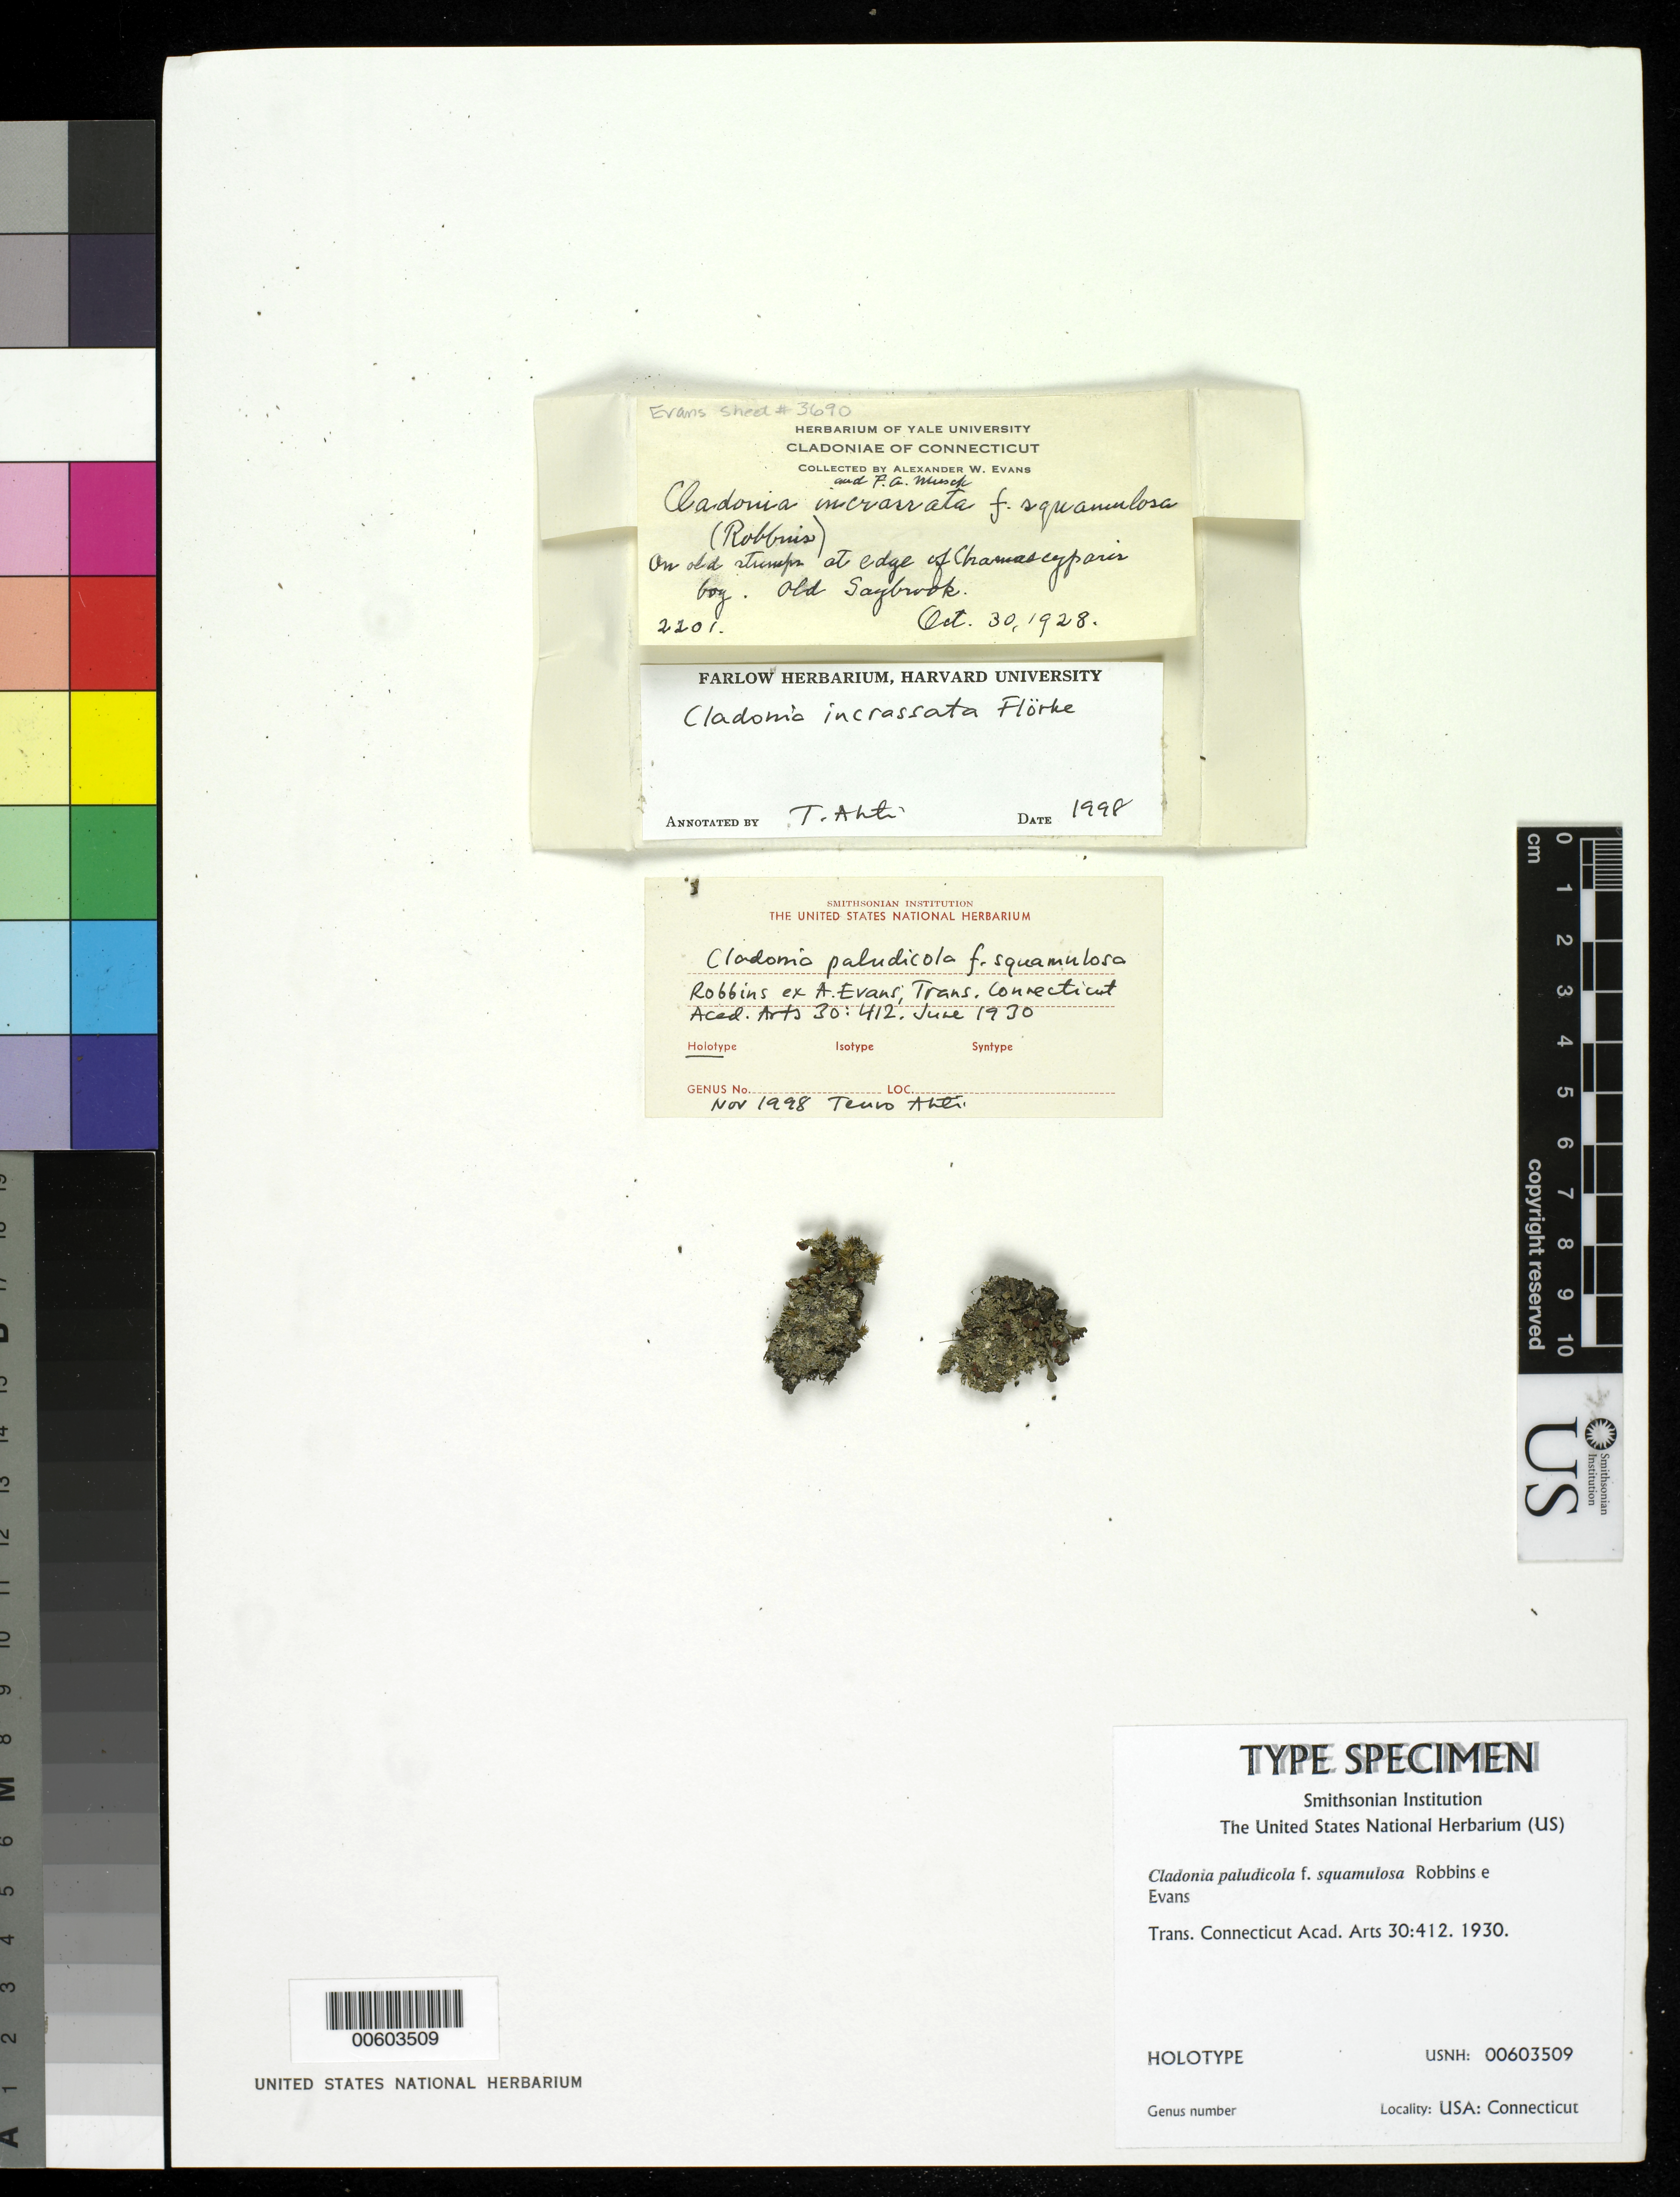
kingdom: Fungi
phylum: Ascomycota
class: Lecanoromycetes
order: Lecanorales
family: Cladoniaceae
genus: Cladonia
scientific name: Cladonia paludicola f. squamulosa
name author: Robbins ex A. Evans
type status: Holotype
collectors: A. W. Evans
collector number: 2201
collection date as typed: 30 Oct 1928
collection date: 1928-10-30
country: United States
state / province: Connecticut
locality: Old Saybrook.